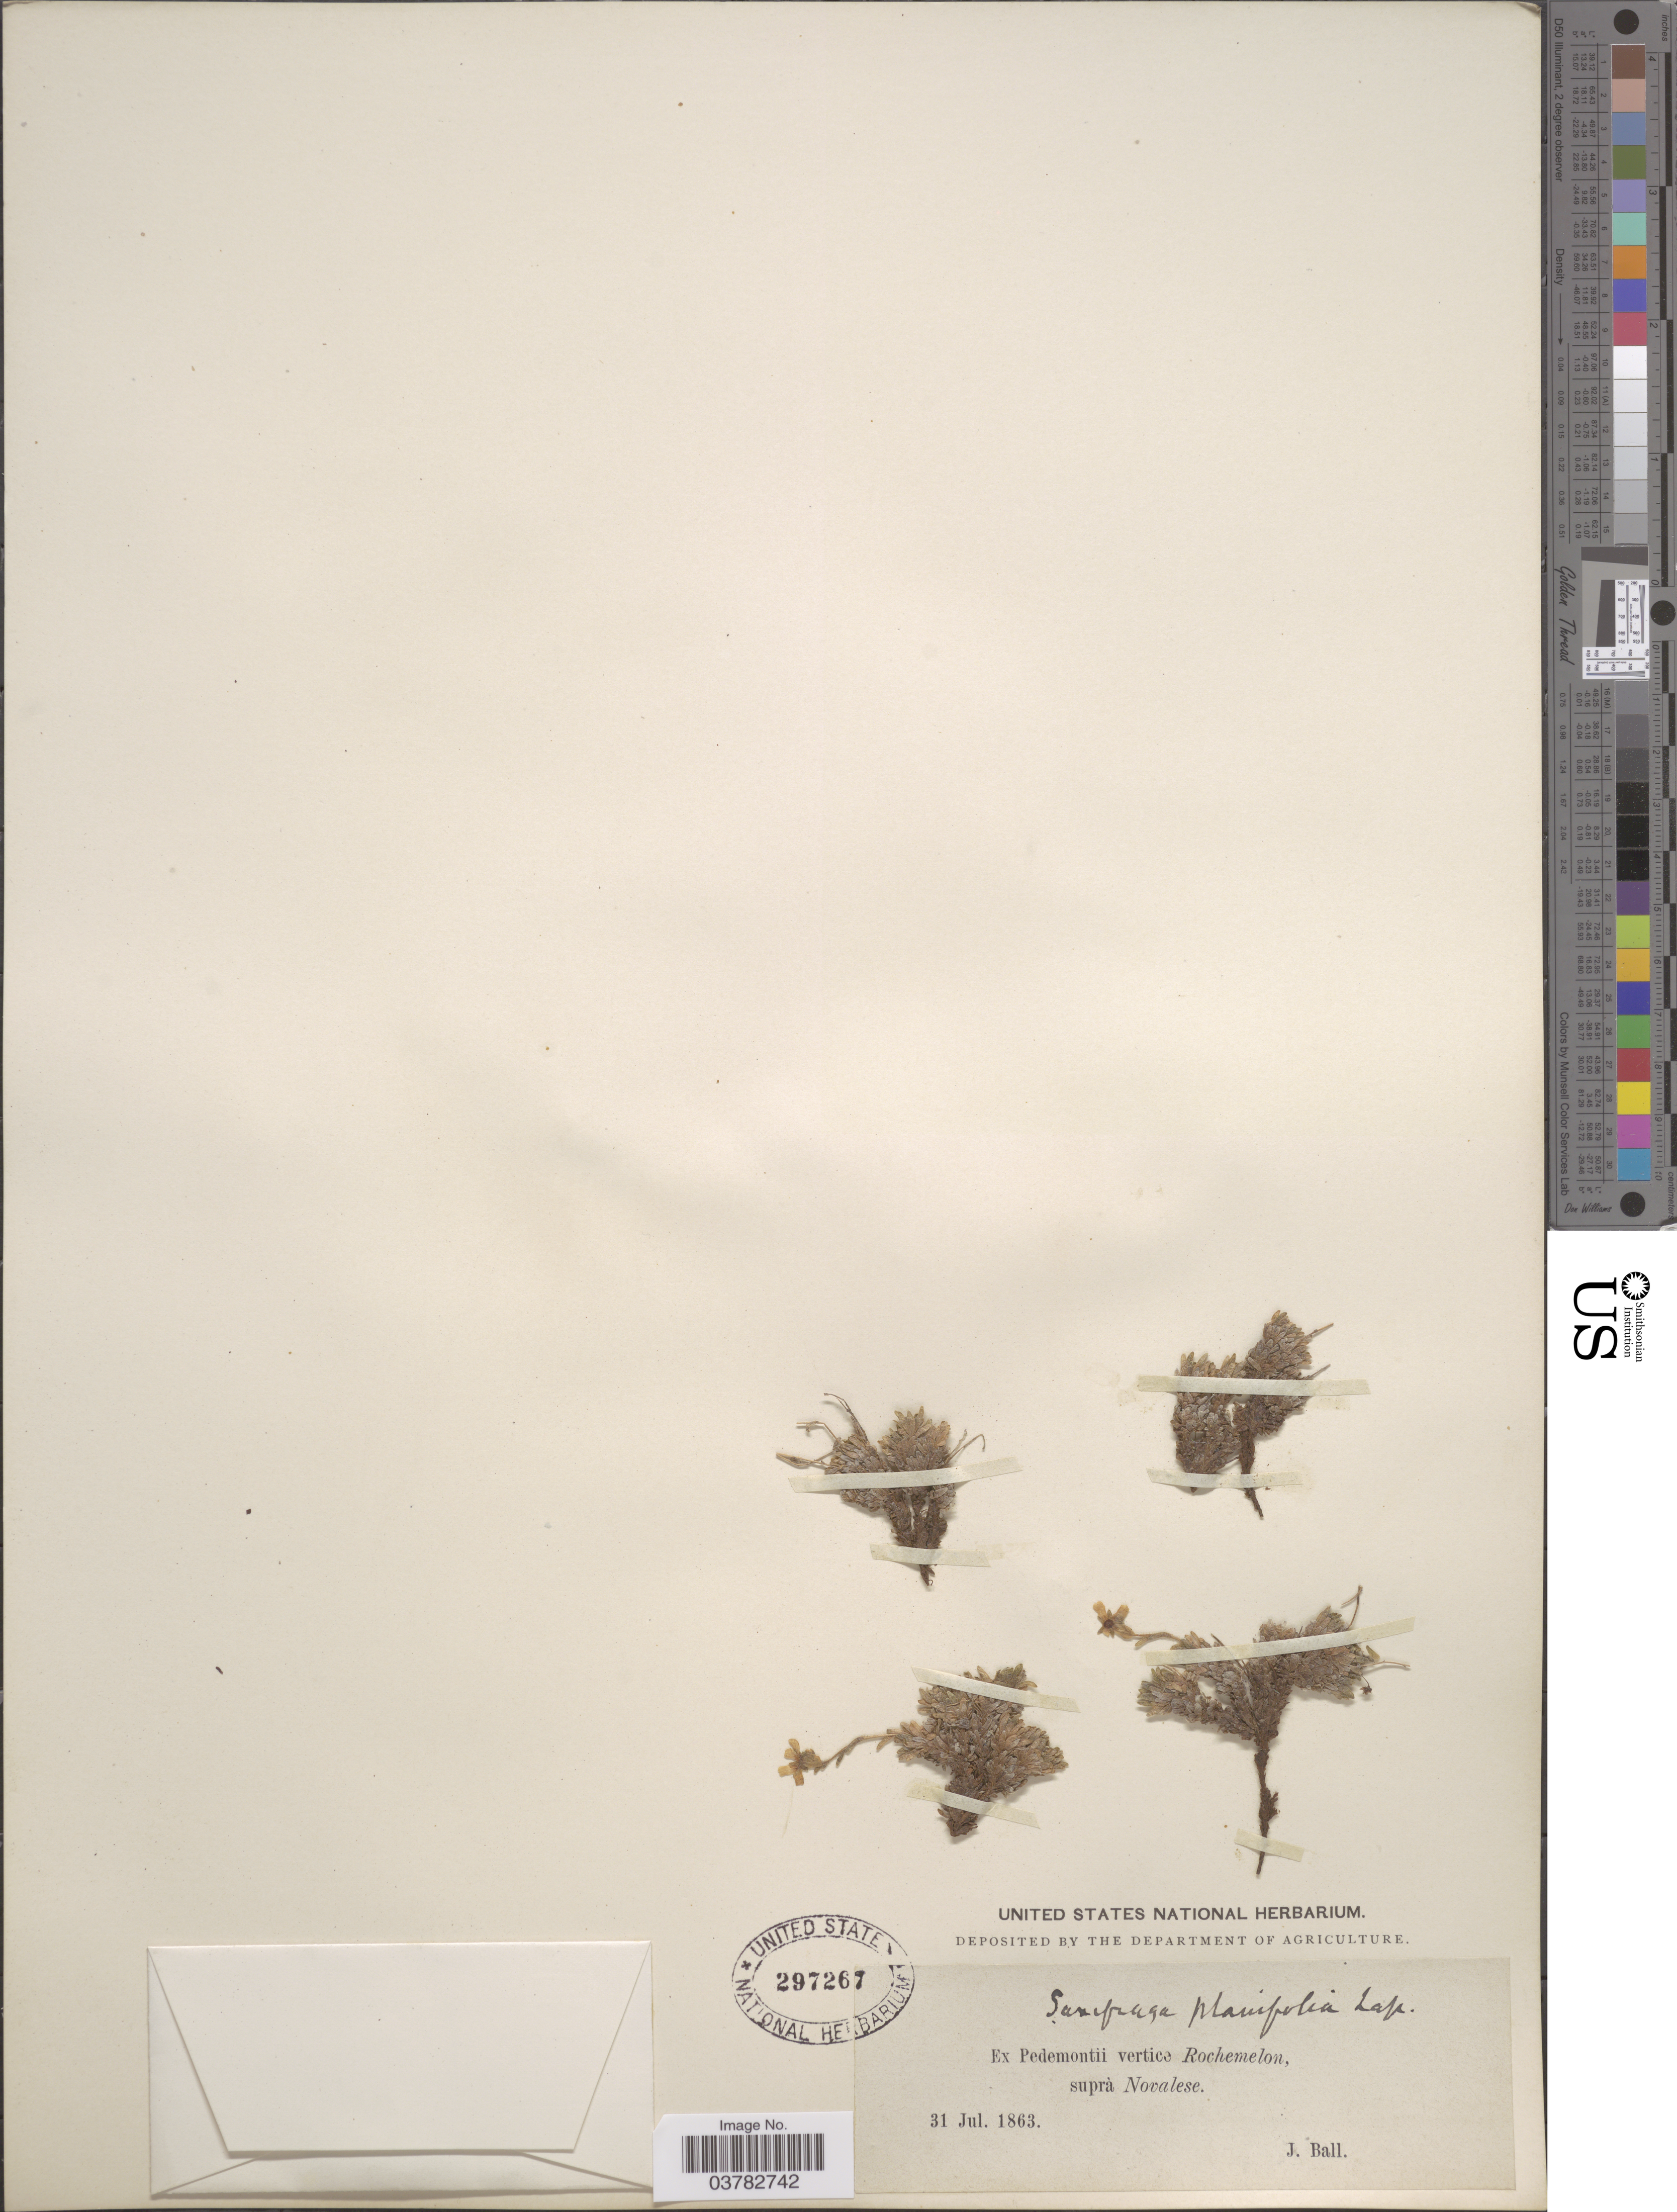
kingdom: Plantae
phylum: Tracheophyta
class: Magnoliopsida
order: Saxifragales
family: Saxifragaceae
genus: Saxifraga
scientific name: Saxifraga planifolia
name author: Lapeyr.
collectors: J. Ball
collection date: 1863-07-31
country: Italy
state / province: Piedmont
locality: Ex Pedemontii vertice Rochemelon, suprà Novalese.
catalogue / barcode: US 297267